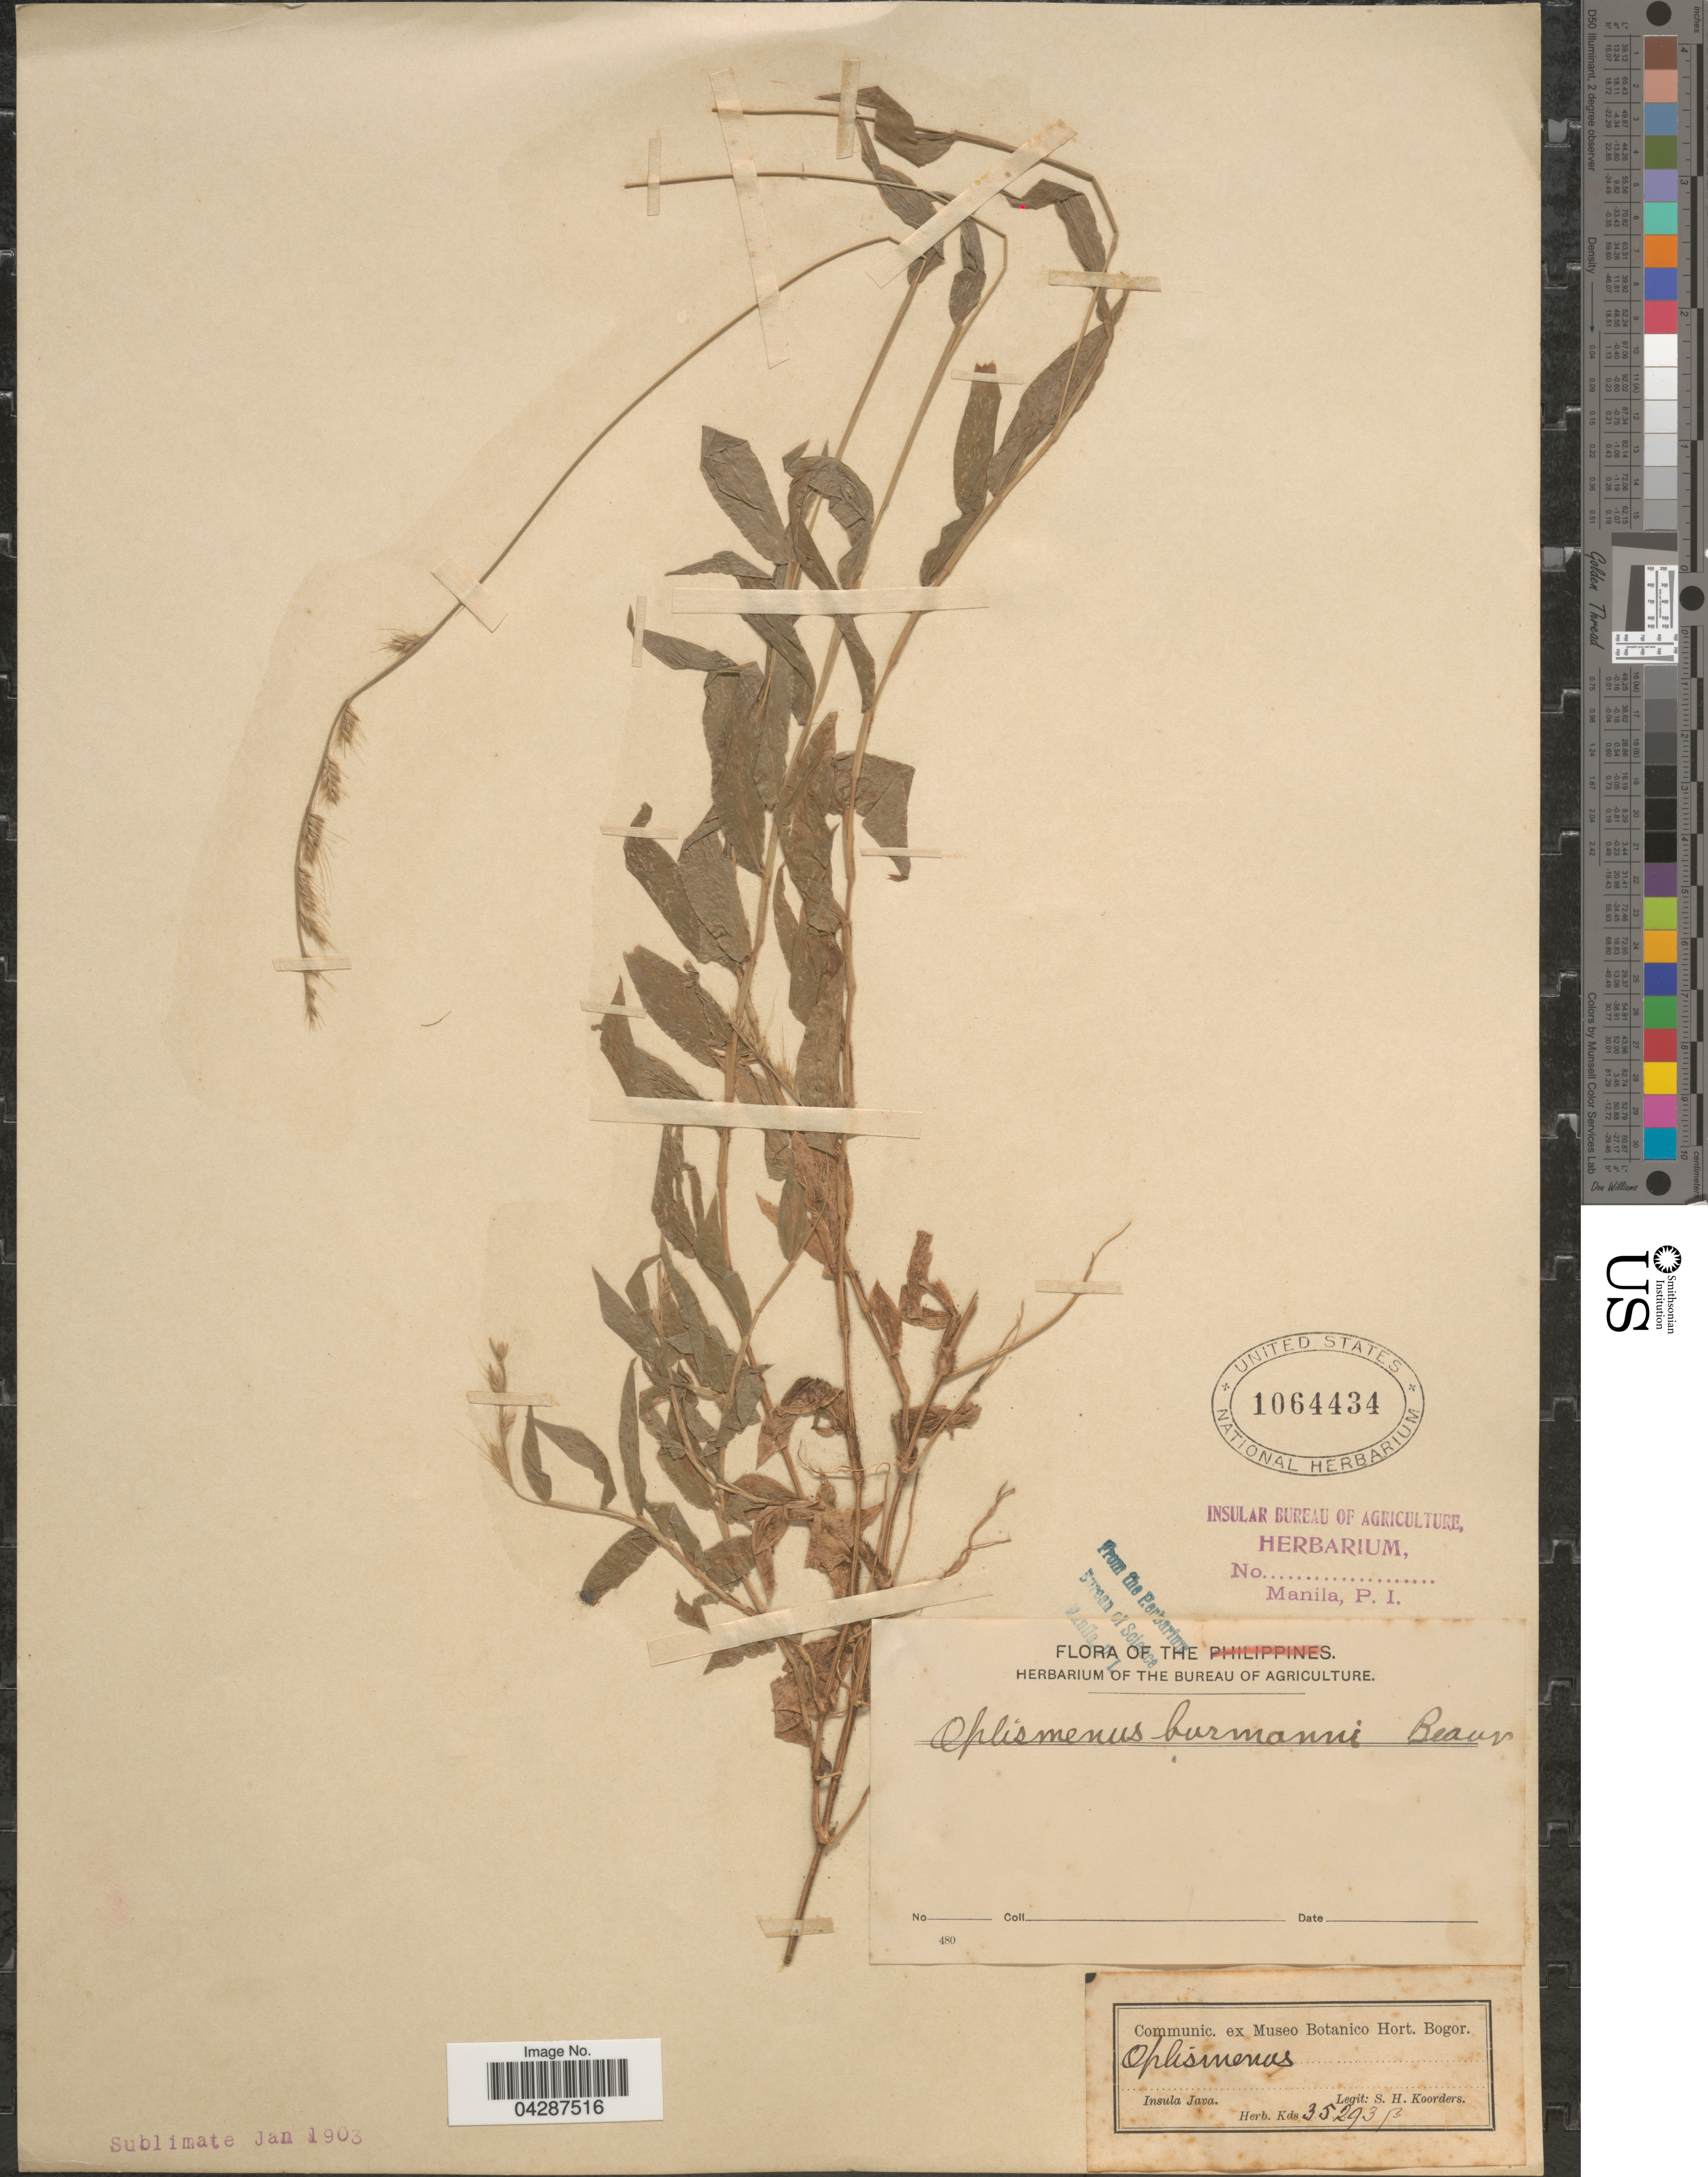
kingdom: Plantae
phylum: Tracheophyta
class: Liliopsida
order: Poales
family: Poaceae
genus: Oplismenus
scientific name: Oplismenus burmannii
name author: (Retz.) P. Beauv.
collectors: S. H. Koorders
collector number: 35293B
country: Indonesia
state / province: Java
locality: Insula Java.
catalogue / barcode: US 1064434